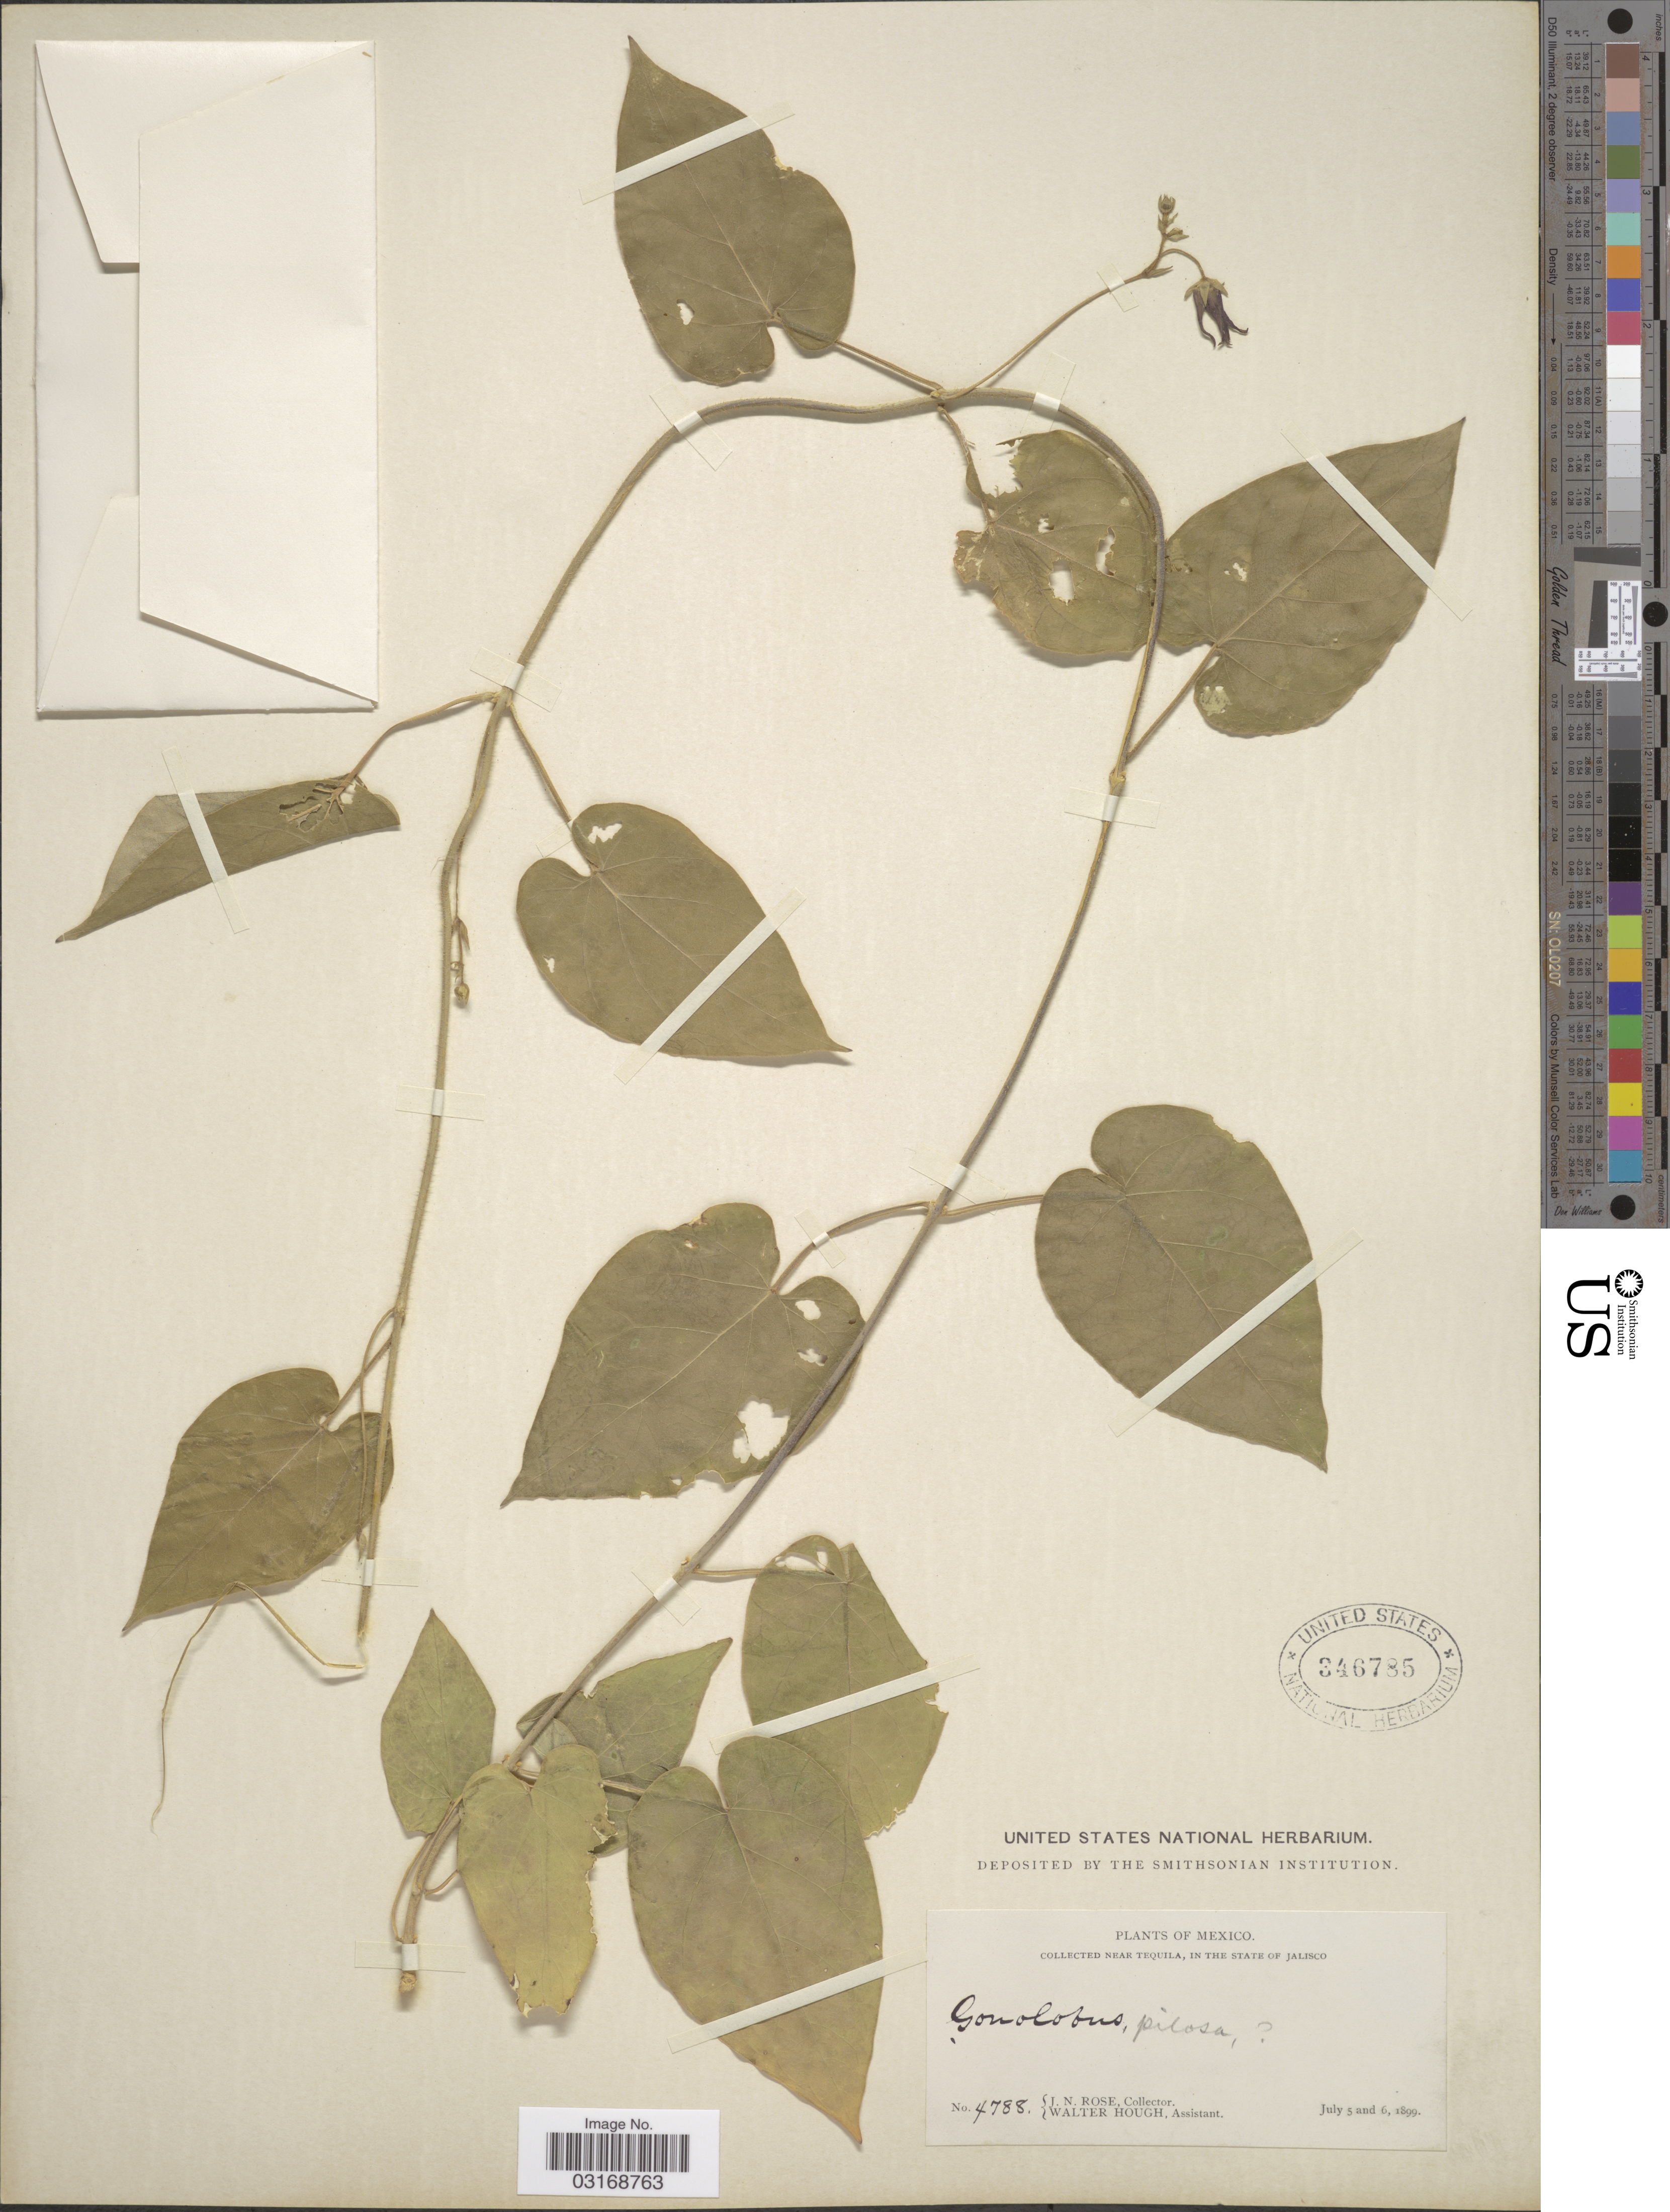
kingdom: Plantae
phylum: Tracheophyta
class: Magnoliopsida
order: Gentianales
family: Apocynaceae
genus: Matelea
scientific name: Matelea pilosa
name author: (Benth.) Woodson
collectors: J. N. Rose & W. Hough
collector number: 4788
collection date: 1899-07-05/1899-07-06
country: Mexico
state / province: Jalisco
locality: Near Tequila, in the State of Jalisco.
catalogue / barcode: US 346785